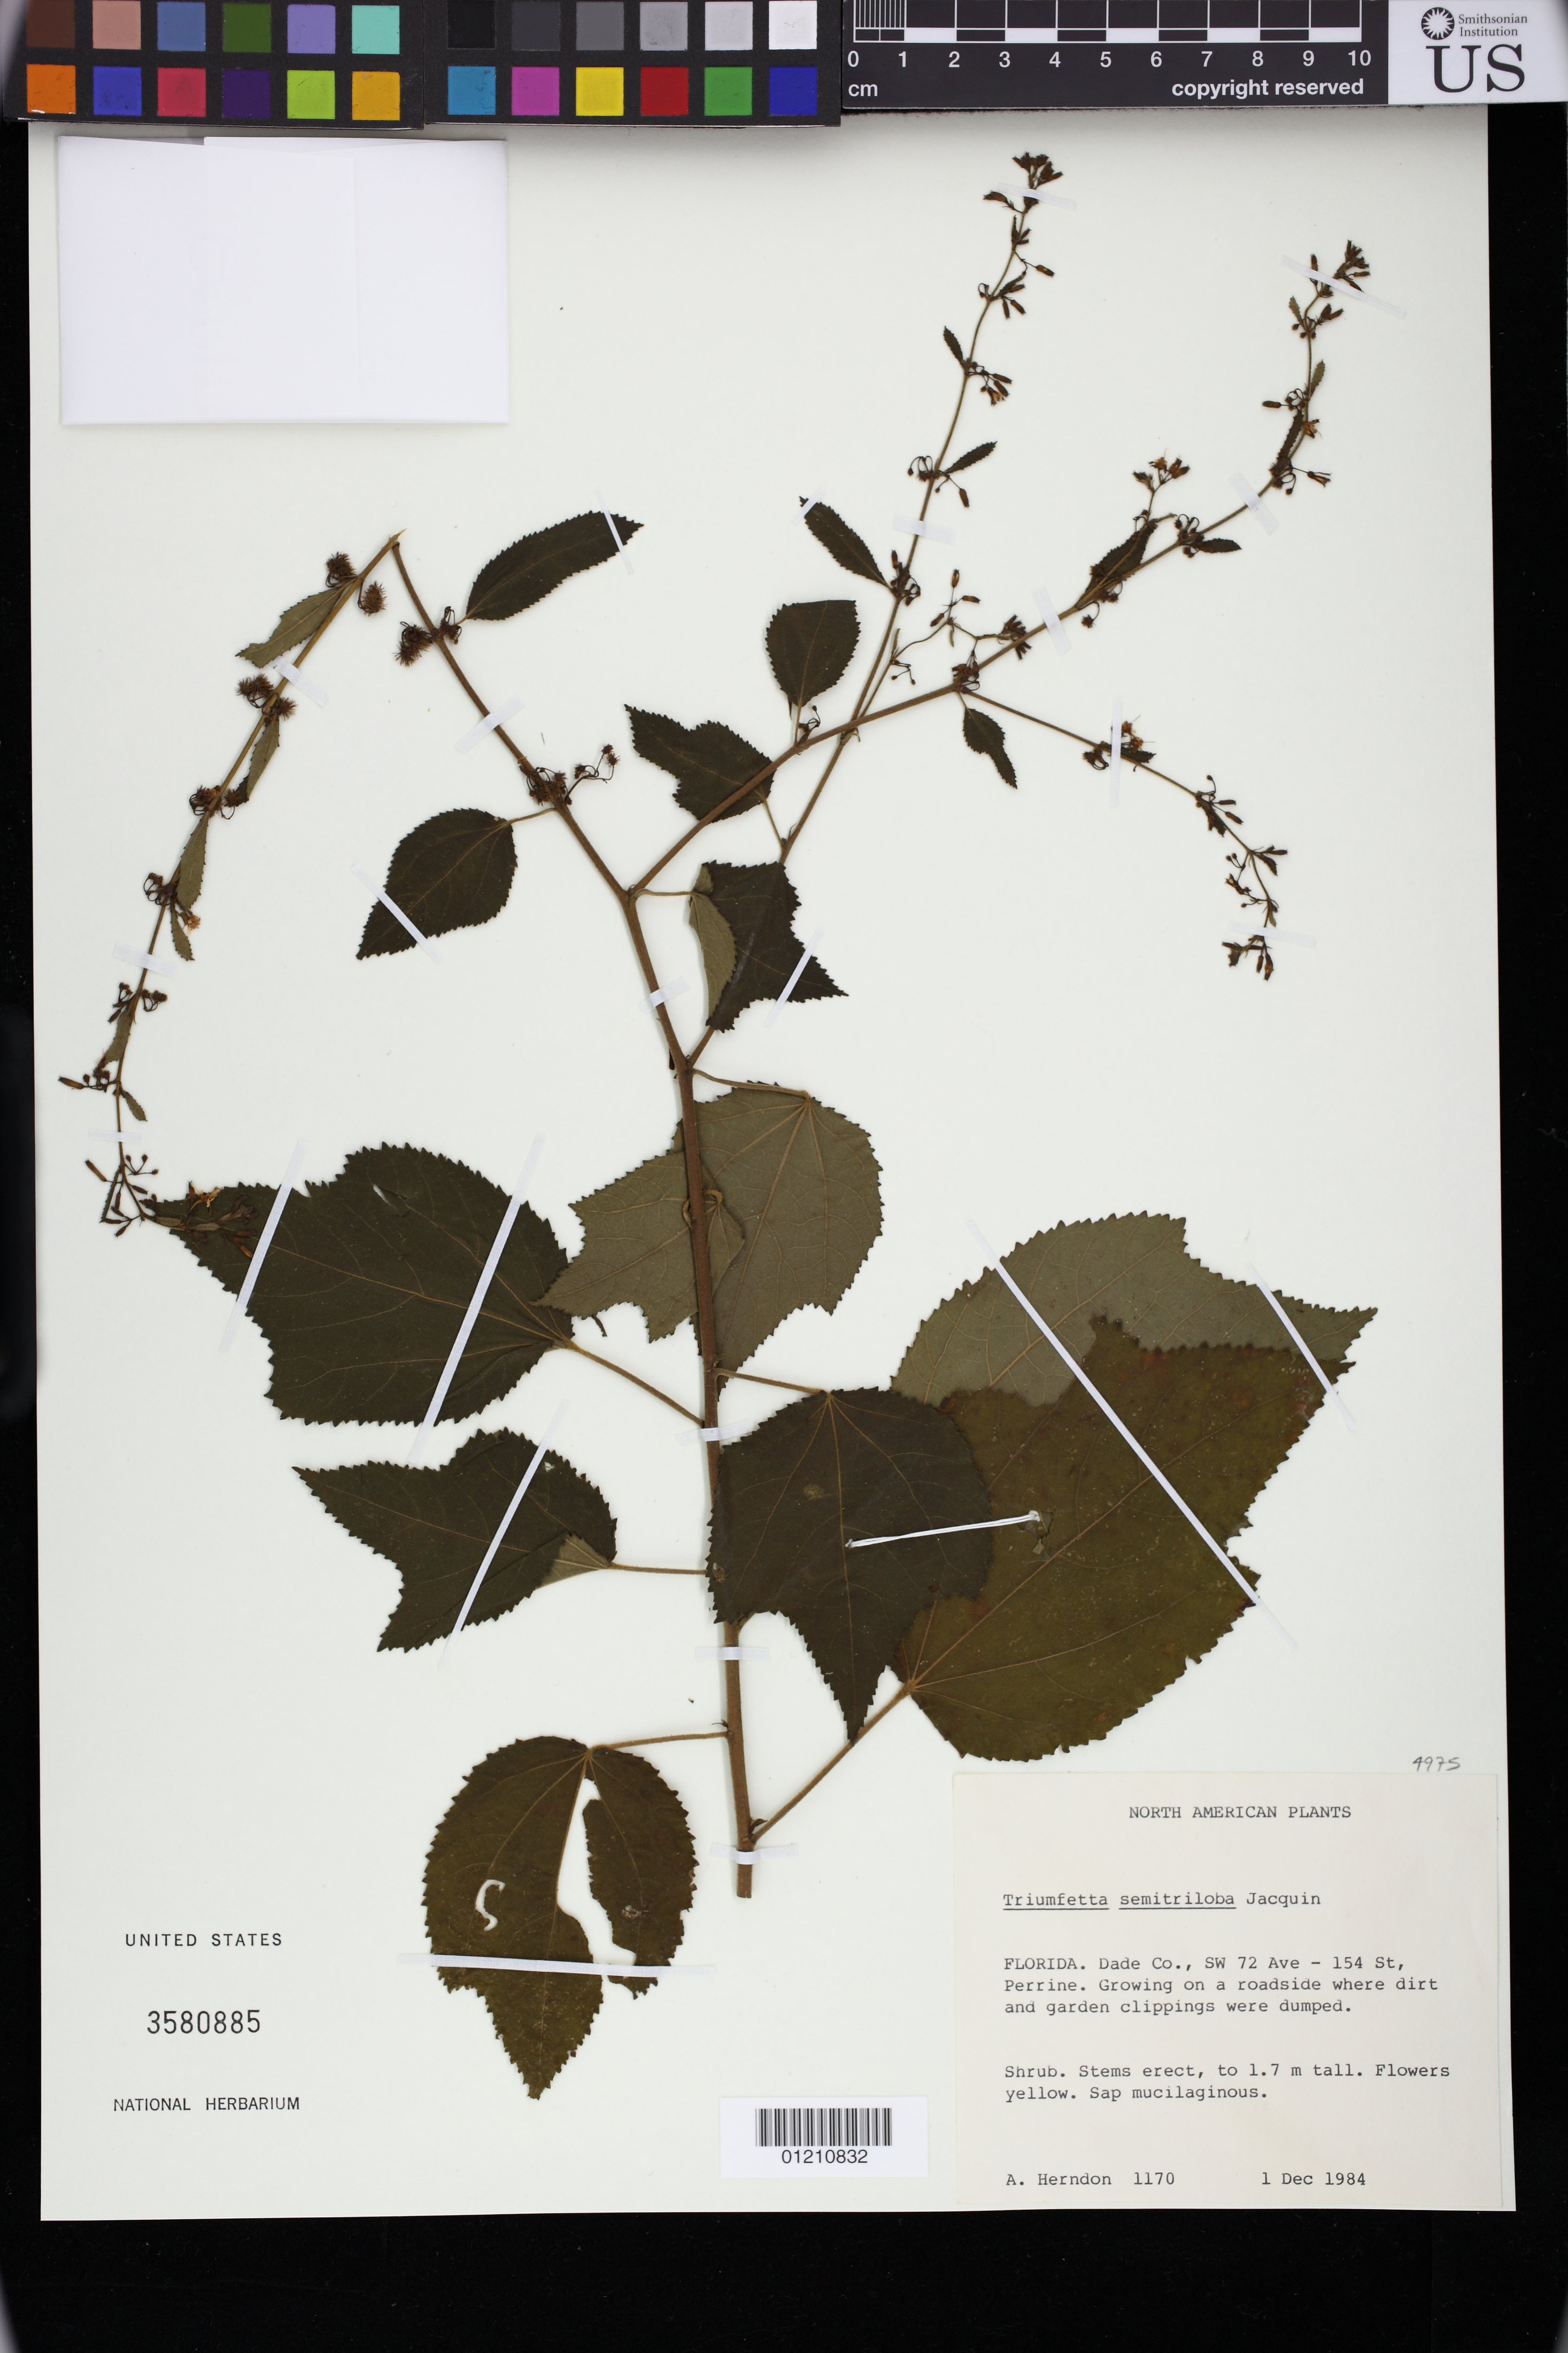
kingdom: Plantae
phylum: Tracheophyta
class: Magnoliopsida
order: Malvales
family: Malvaceae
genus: Triumfetta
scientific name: Triumfetta semitriloba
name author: Jacq.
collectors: A. Herndon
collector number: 1170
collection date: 1984-12-01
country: United States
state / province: Florida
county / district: Miami-Dade County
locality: SW 72 Ave -154 St, Perrine. Growing on roadside where dirt and garden clippings were dumped.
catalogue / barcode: US 3580885